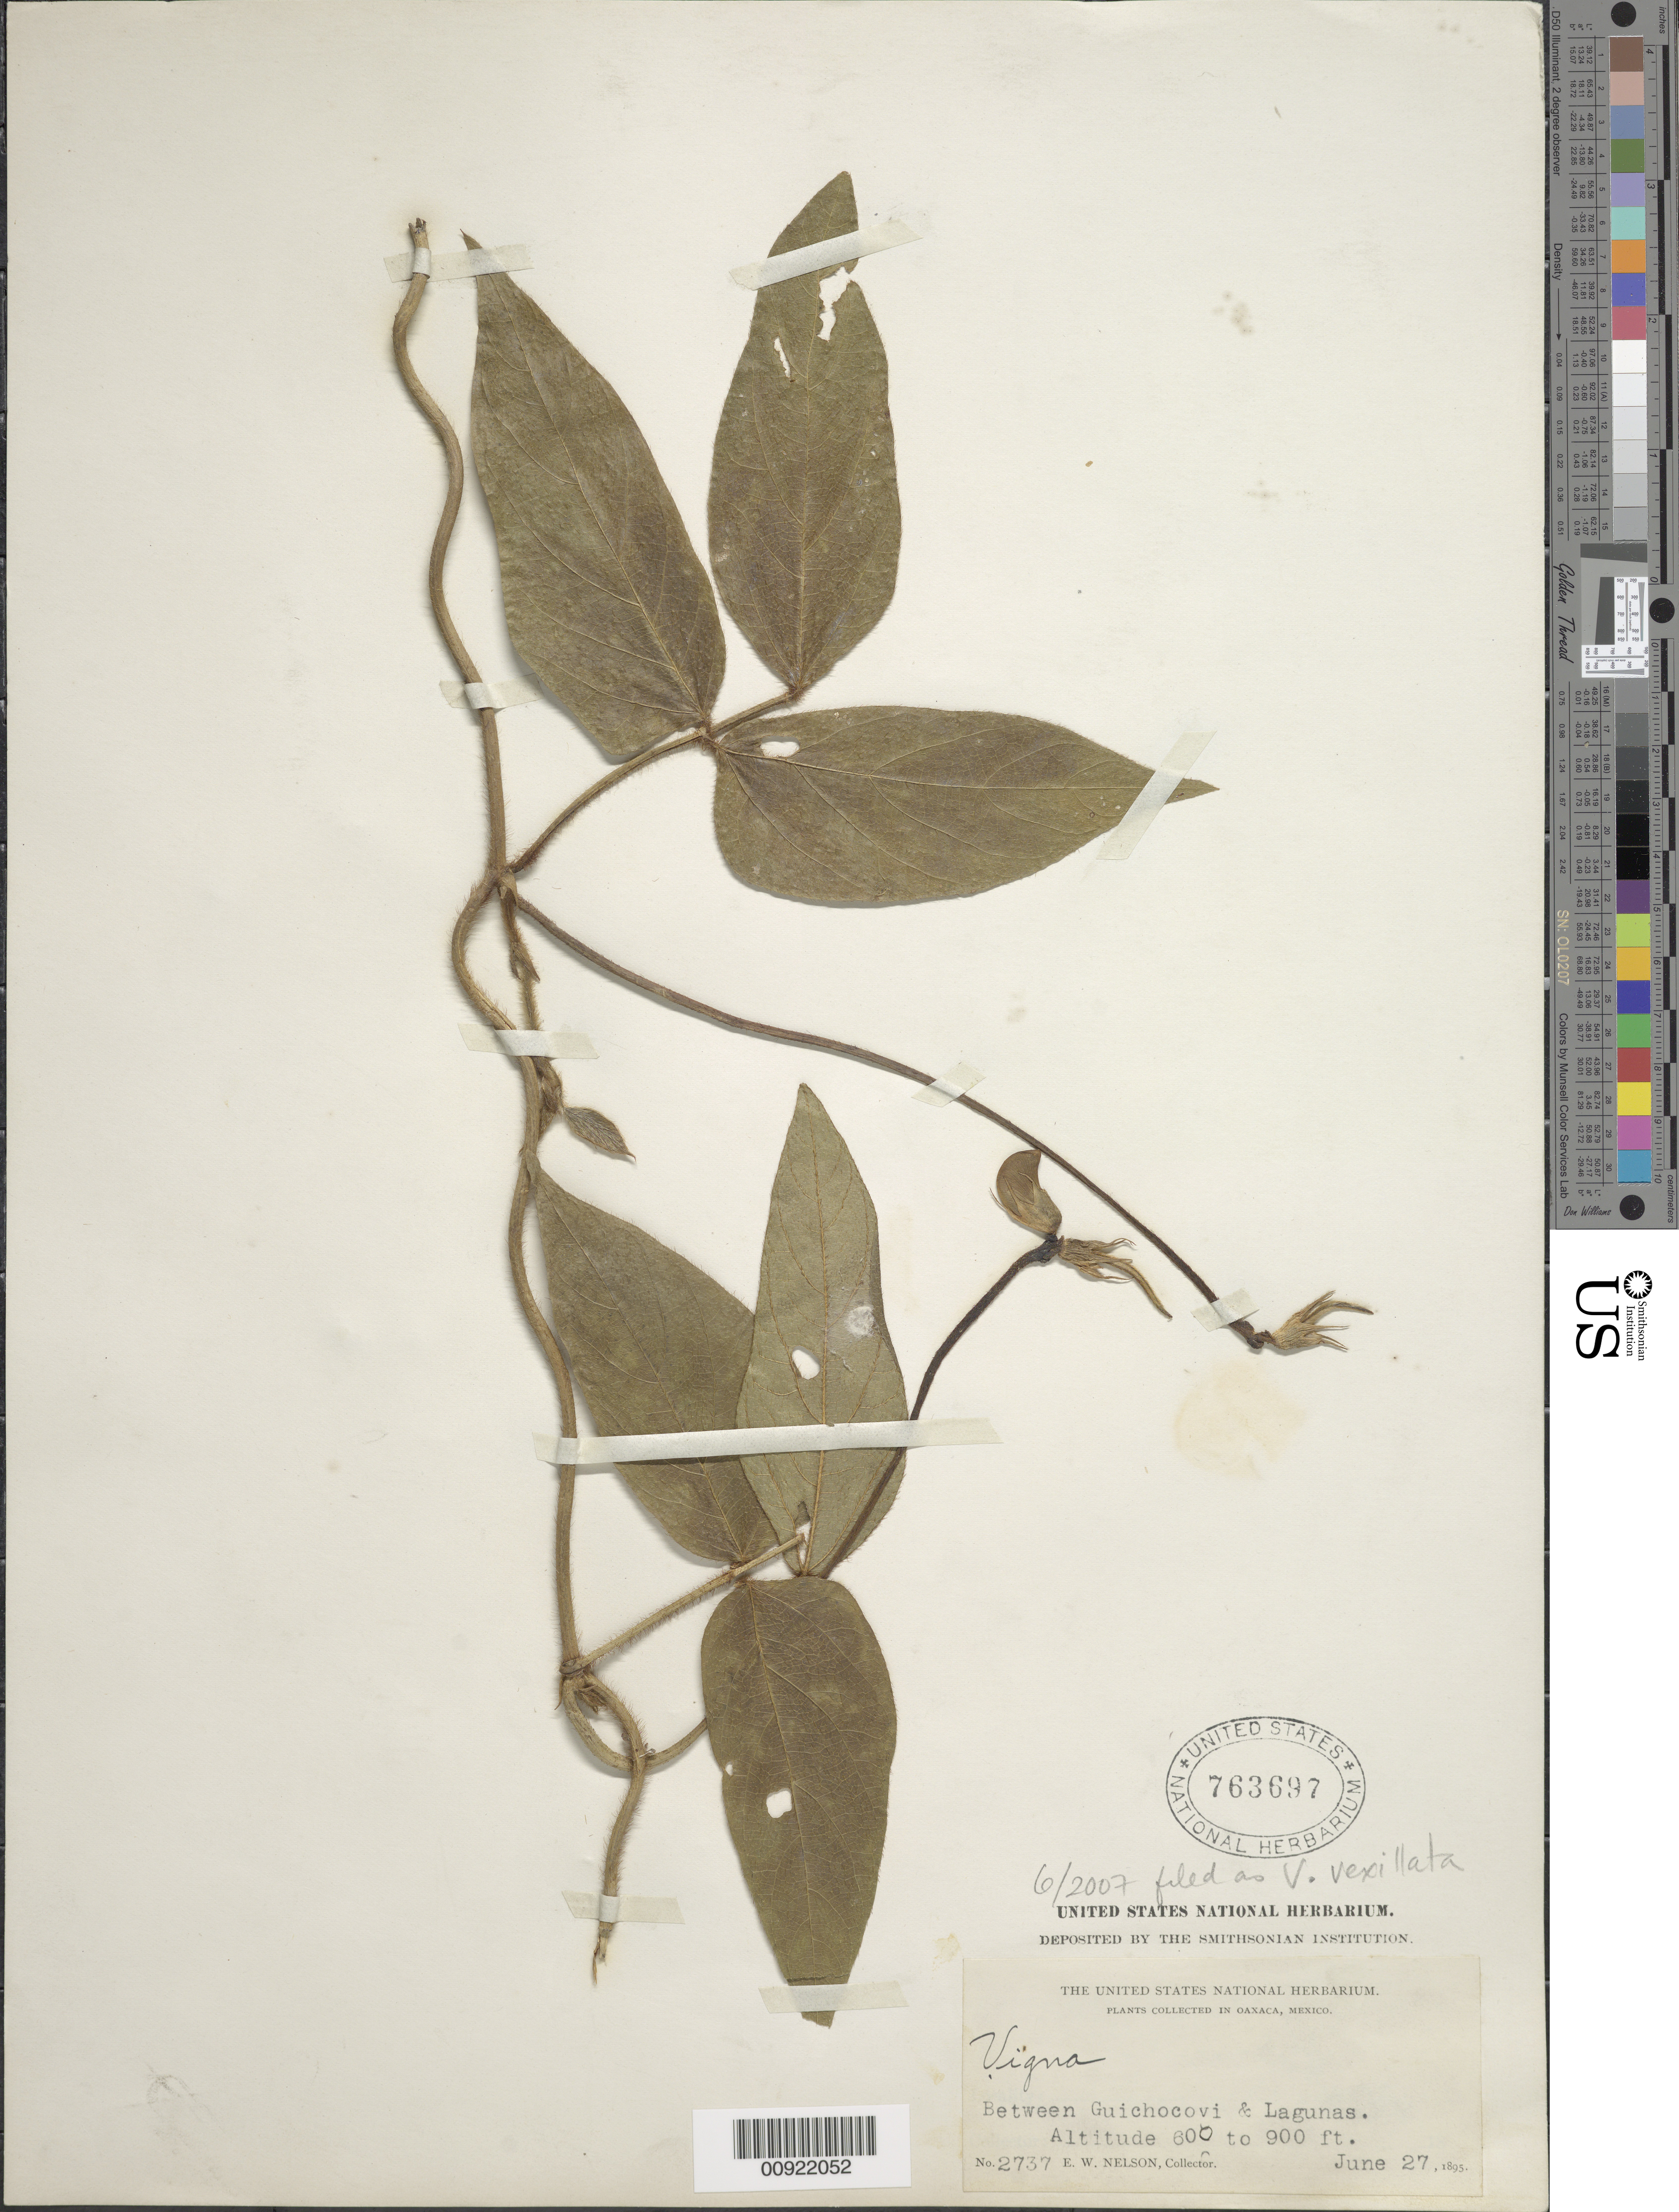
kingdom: Plantae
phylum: Tracheophyta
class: Magnoliopsida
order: Fabales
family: Fabaceae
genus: Vigna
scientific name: Vigna vexillata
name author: (L.) A. Rich.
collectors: E. W. Nelson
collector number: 2737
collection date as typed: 27 Jun 1895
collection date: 1895-06-27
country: Mexico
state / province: Oaxaca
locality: Between Guichocovi & Lagunas.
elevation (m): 183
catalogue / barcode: US 763697